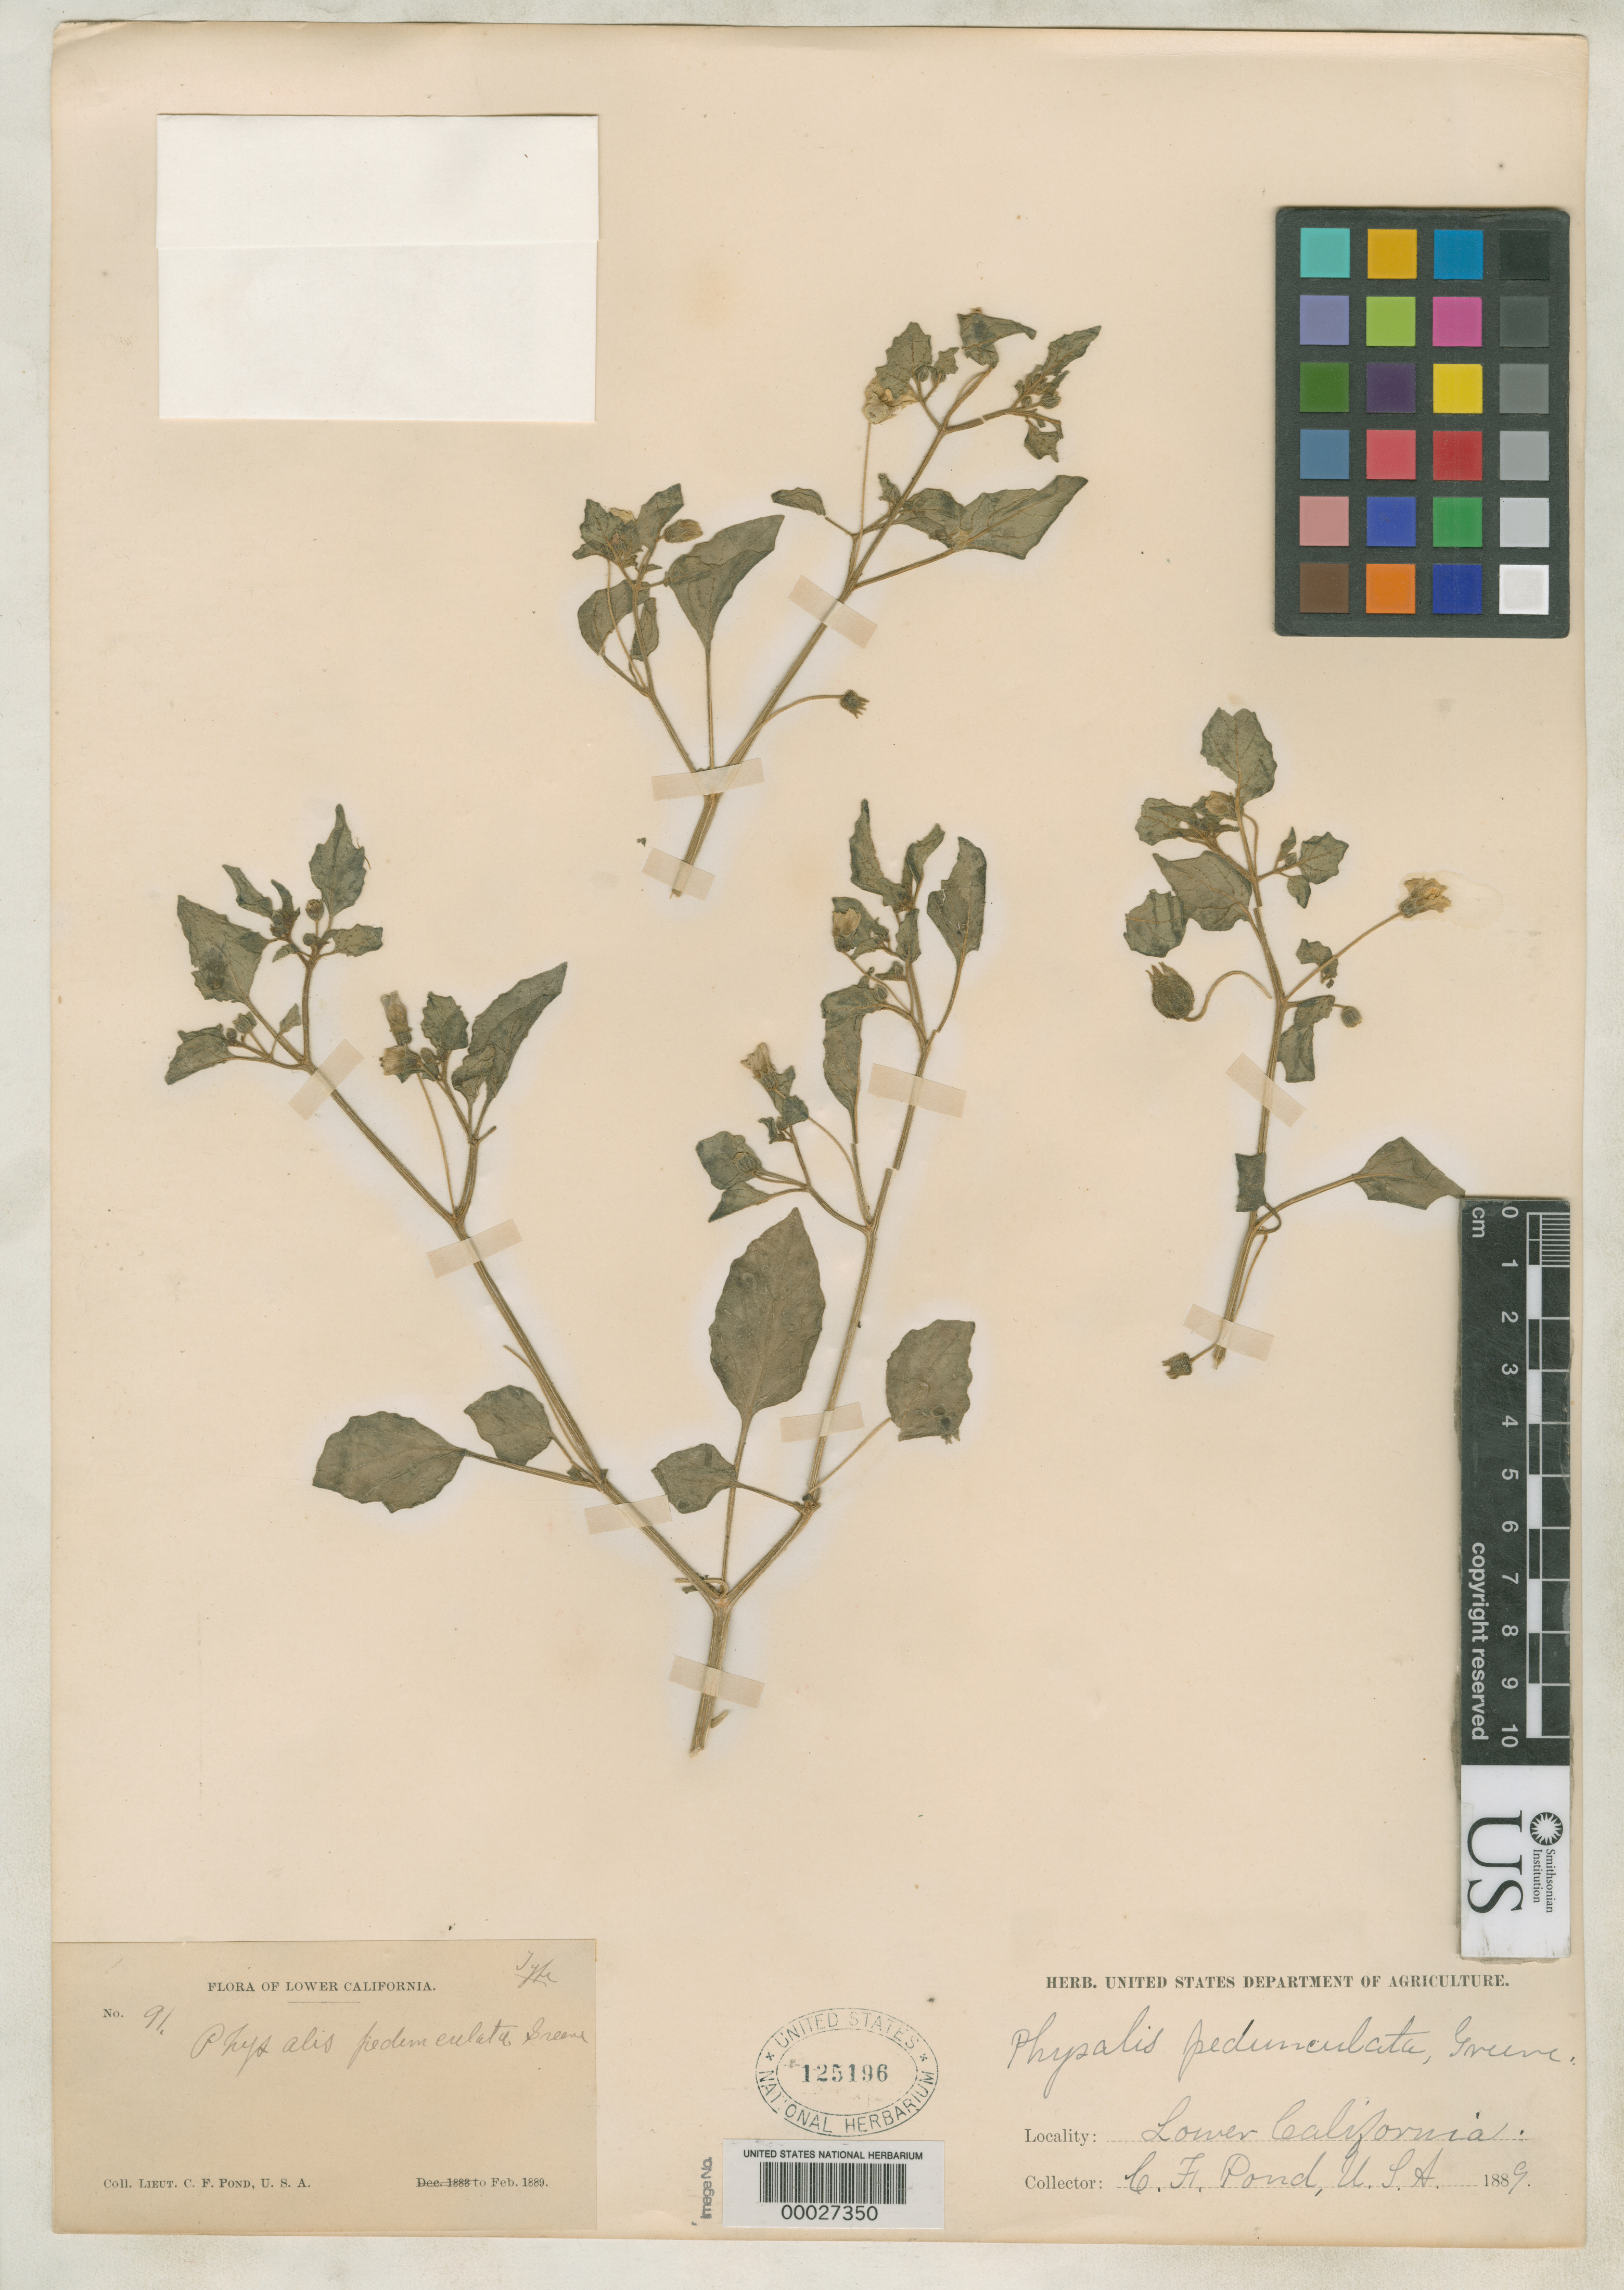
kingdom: Plantae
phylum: Tracheophyta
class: Magnoliopsida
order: Solanales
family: Solanaceae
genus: Physalis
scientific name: Physalis pedunculata Greene, nom. illeg.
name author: Greene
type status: Isotype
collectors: C. Pond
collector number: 92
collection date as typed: Feb 1889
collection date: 1889-02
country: Mexico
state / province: Baja California Norte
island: Cedros Island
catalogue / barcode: US 125196